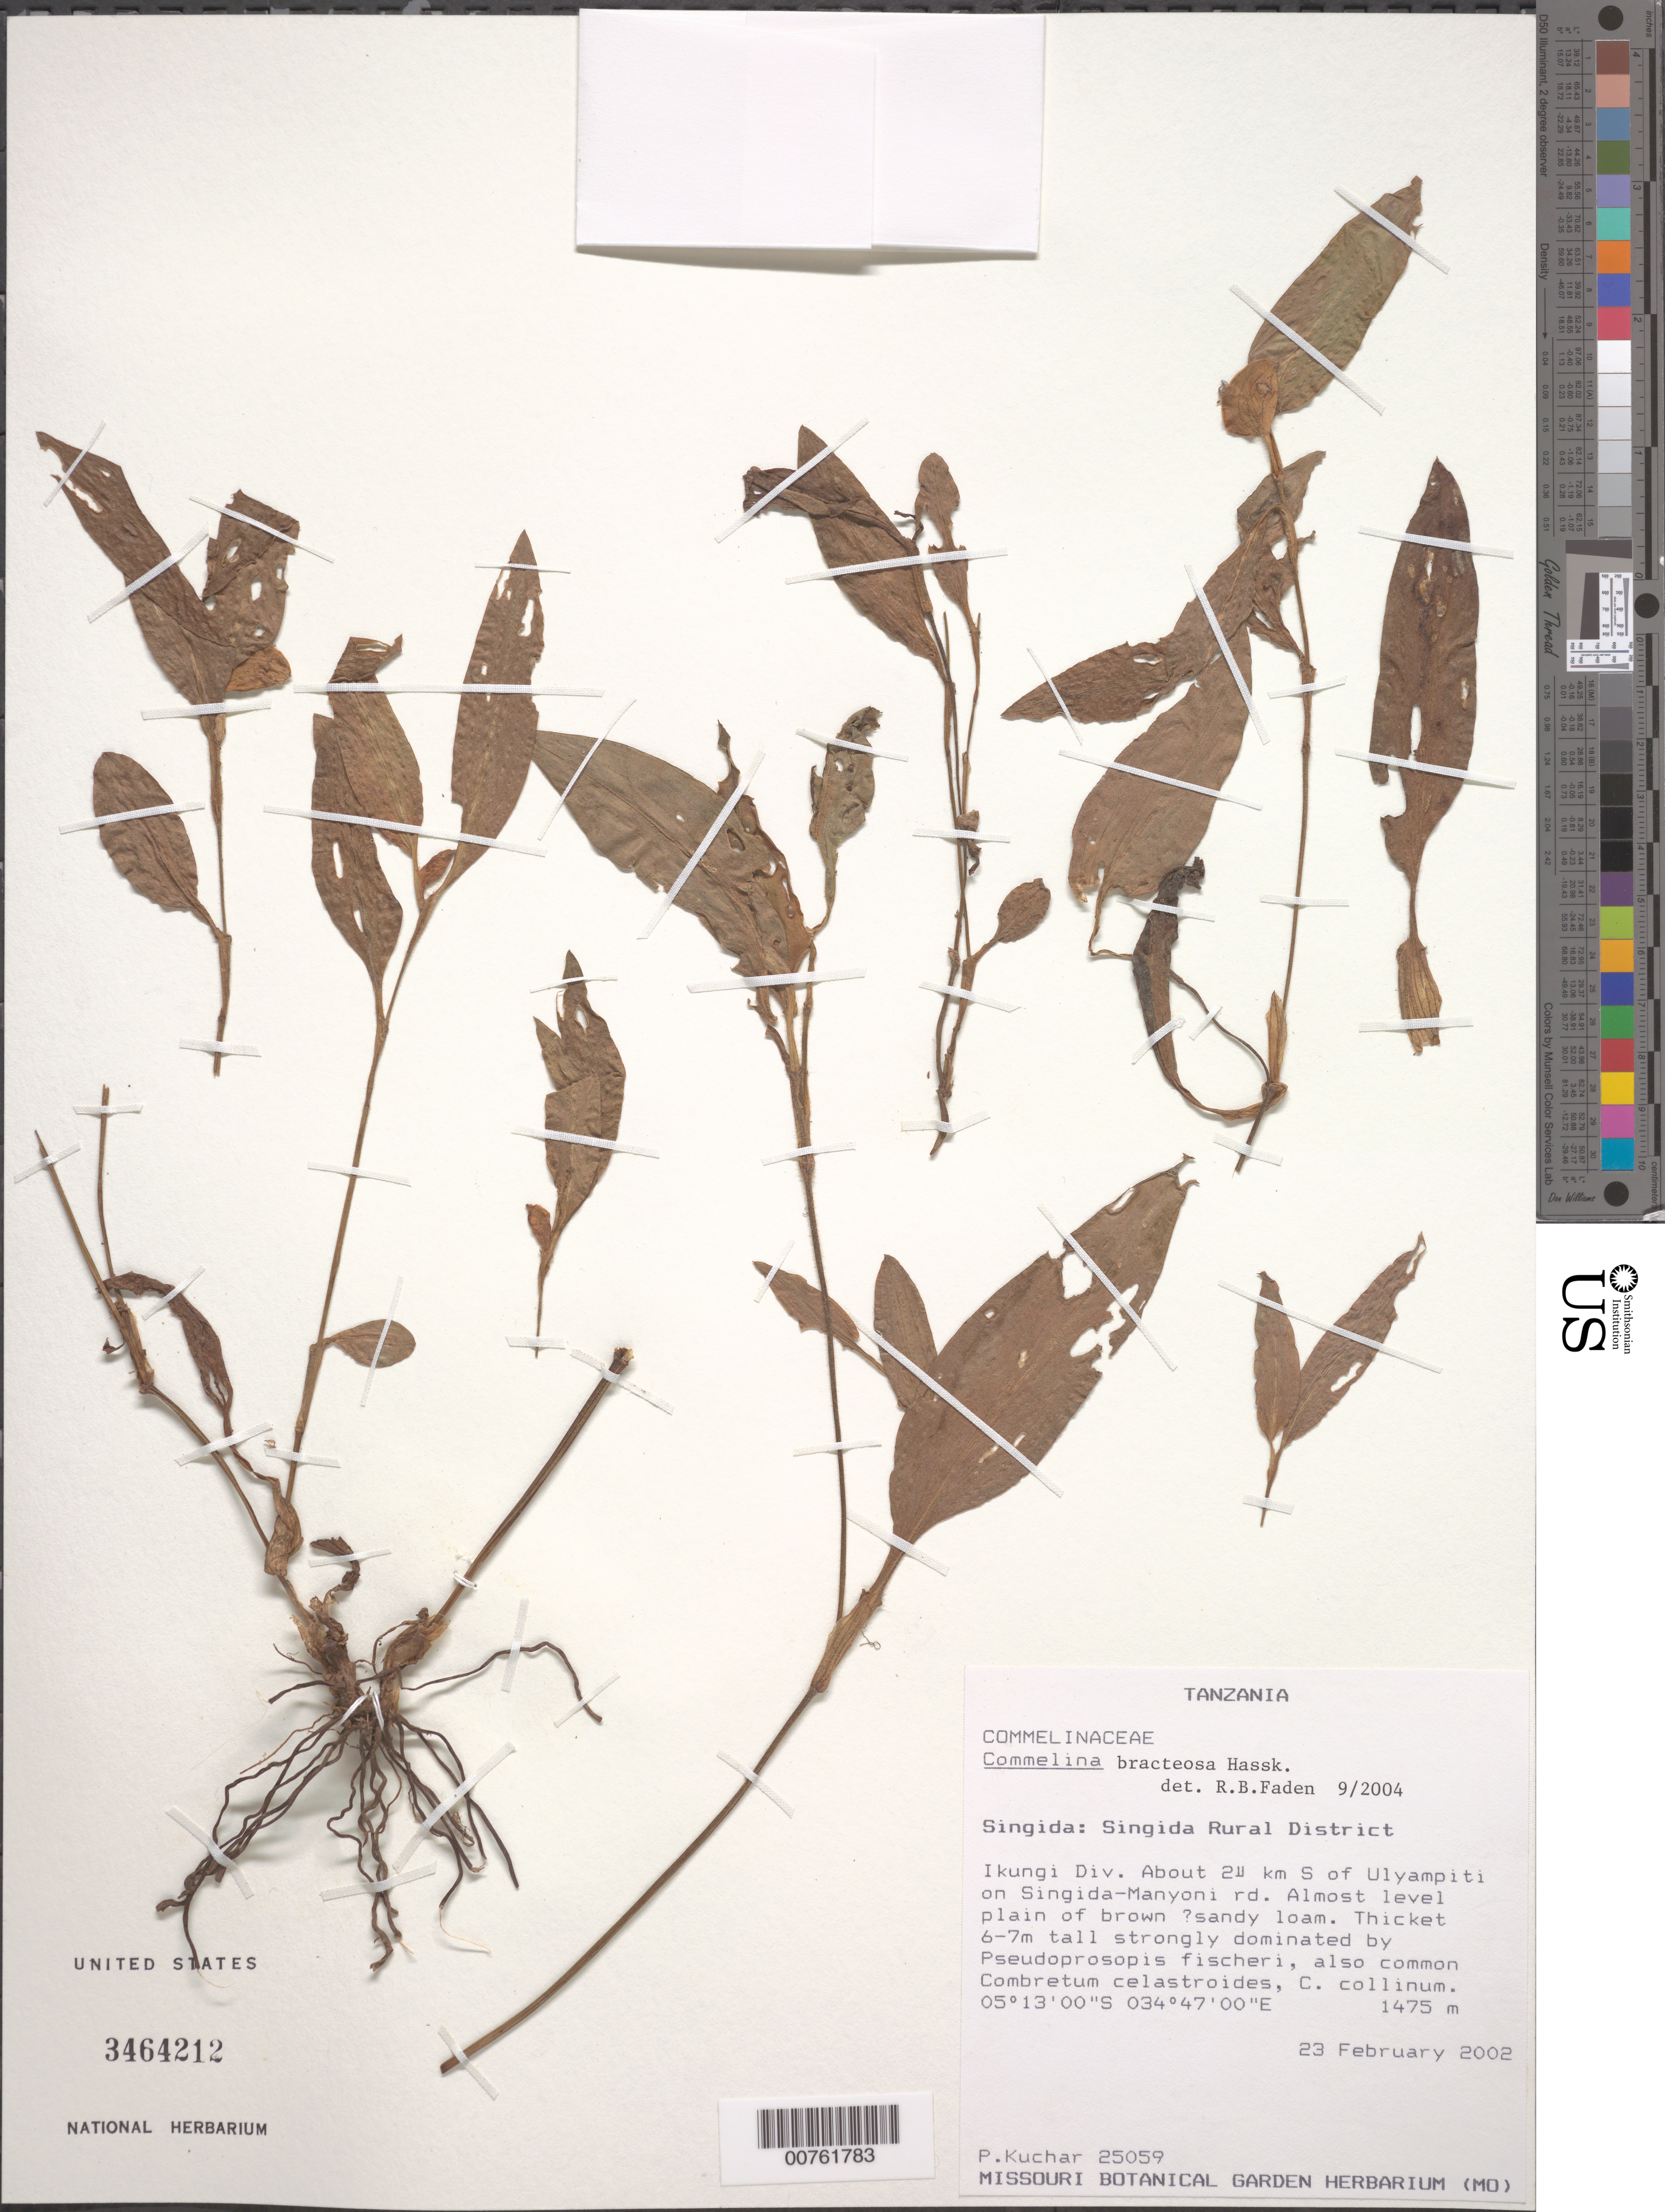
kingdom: Plantae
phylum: Tracheophyta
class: Liliopsida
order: Commelinales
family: Commelinaceae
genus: Commelina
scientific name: Commelina bracteosa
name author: Hassk.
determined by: Faden, Robert B., (US), Smithsonian Institution - National Museum of Natural History (UNITED STATES)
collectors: P. Kuchar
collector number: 25059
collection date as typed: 23 Feb 2002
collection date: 2002-02-23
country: Tanzania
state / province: Singida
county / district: Singida Rural District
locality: Ikungi Div.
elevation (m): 1475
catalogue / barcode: US 3464212